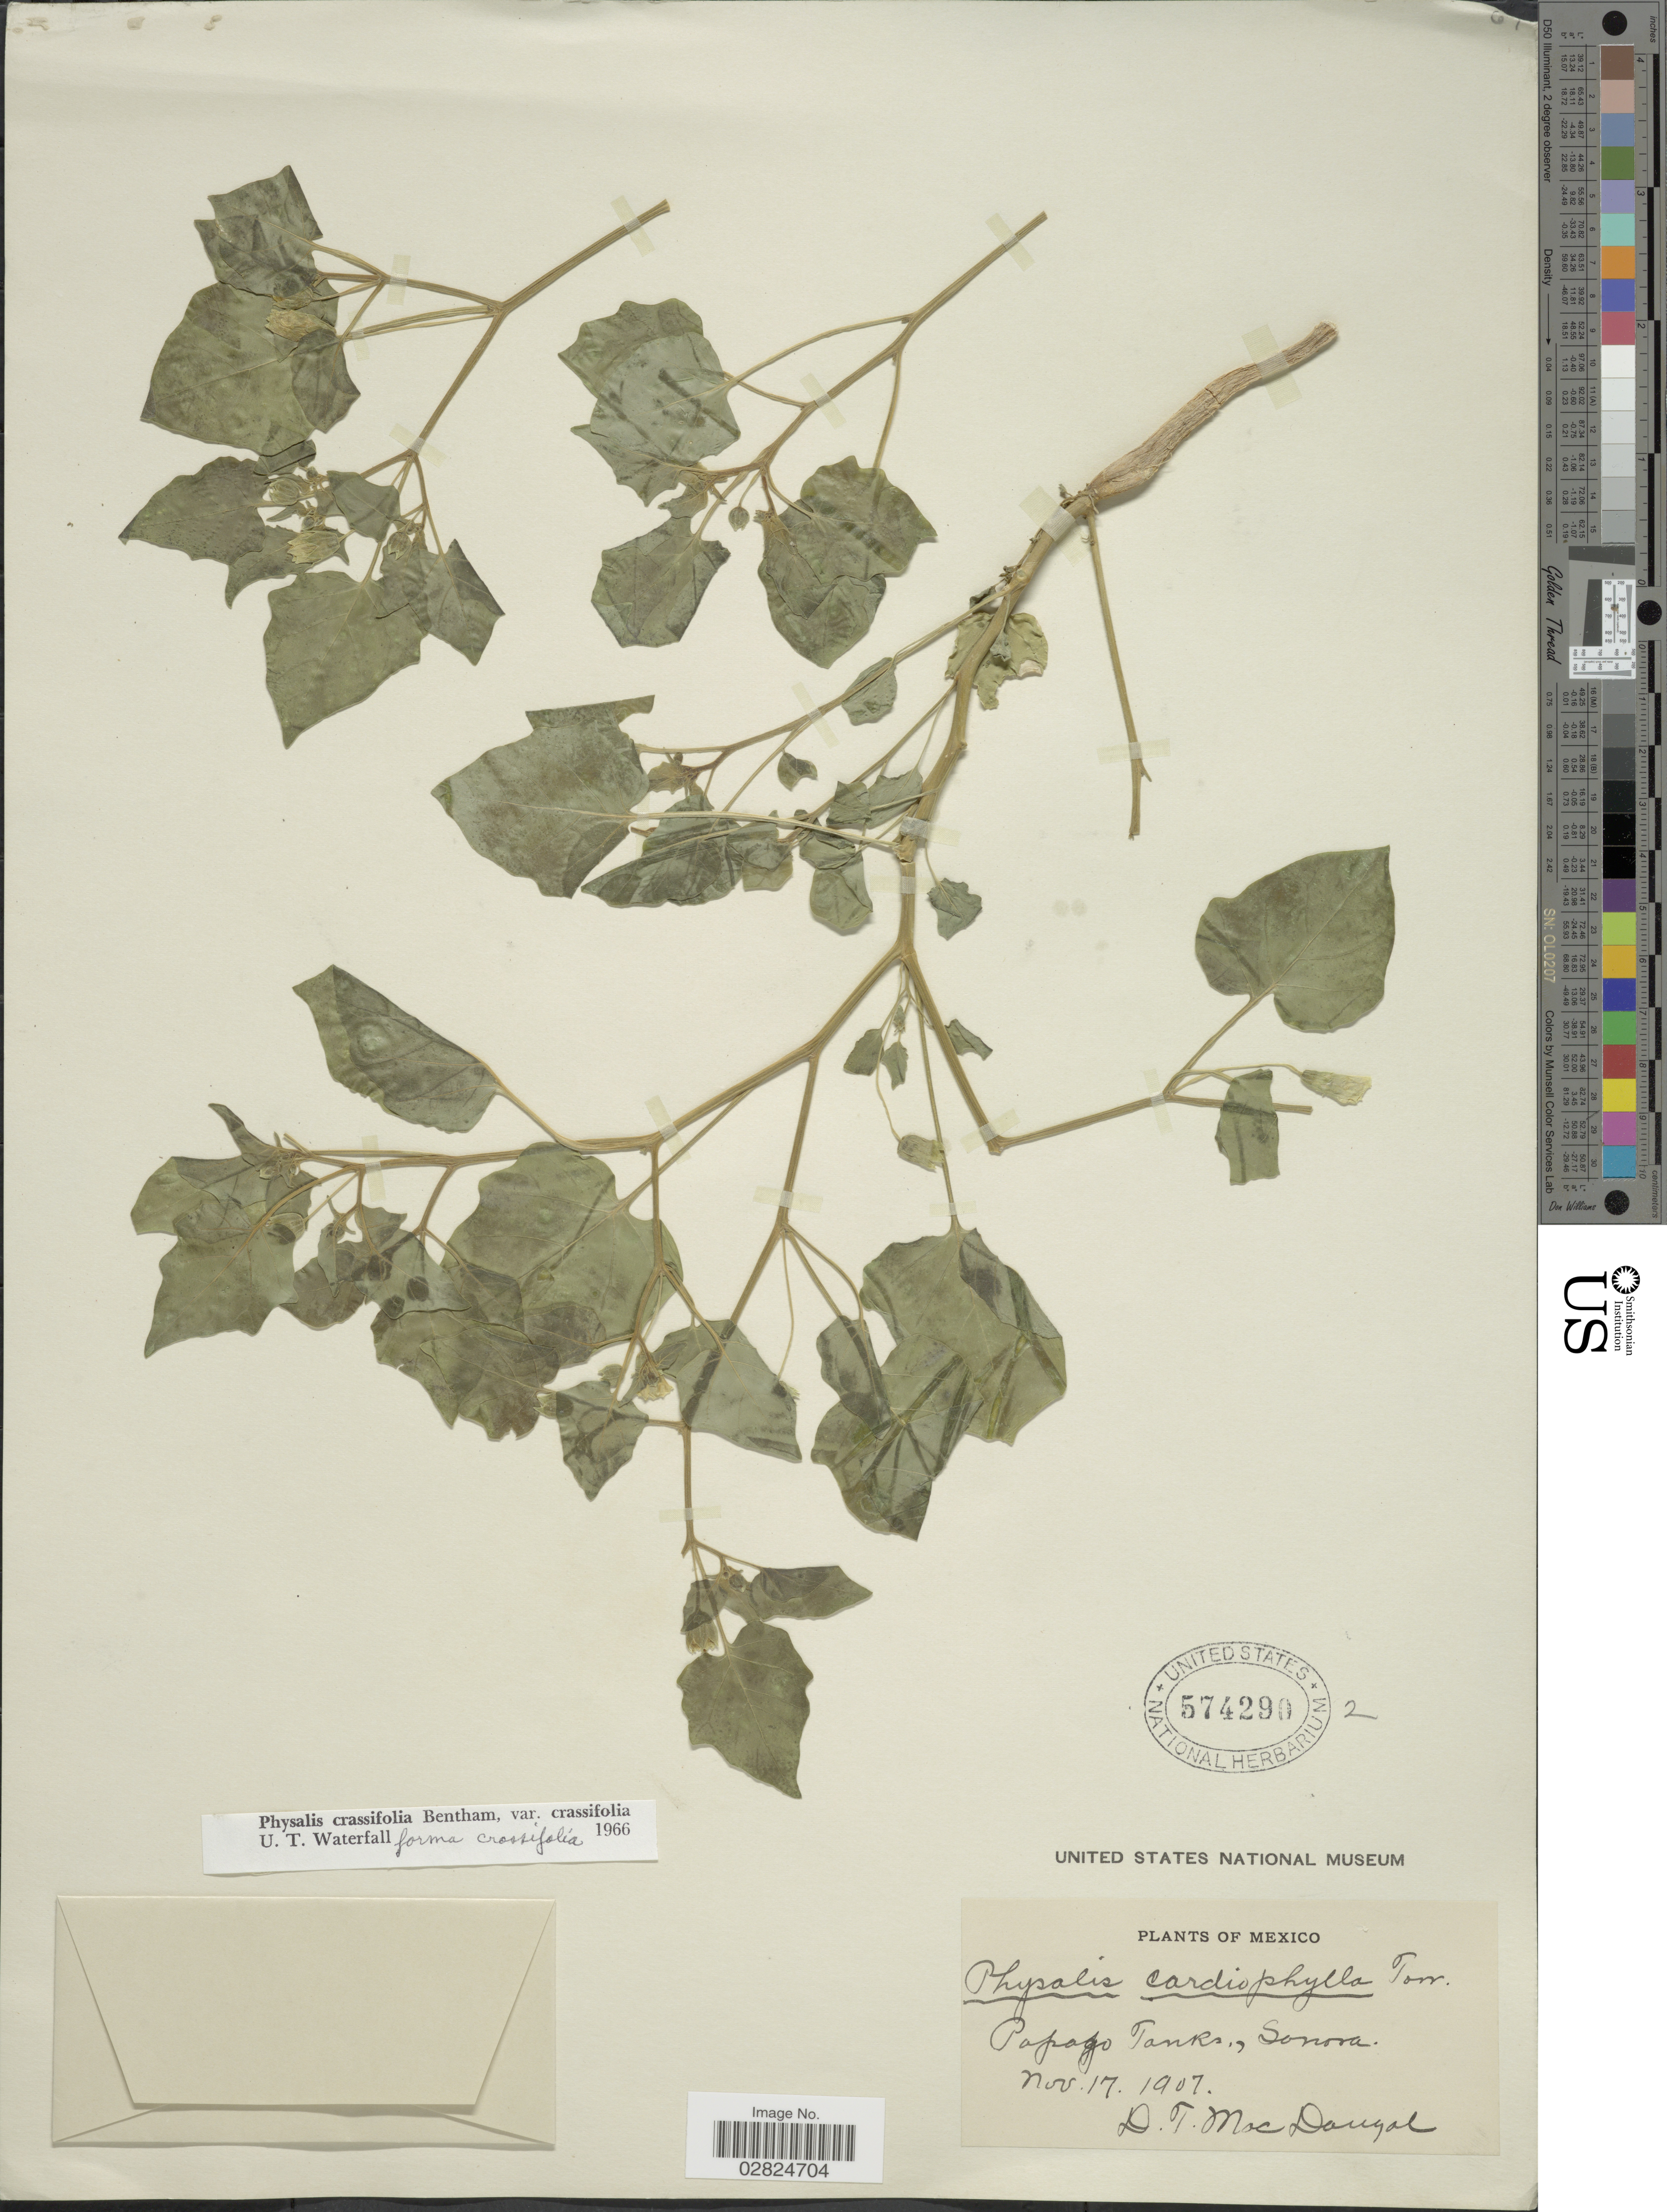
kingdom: Plantae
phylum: Tracheophyta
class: Magnoliopsida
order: Solanales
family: Solanaceae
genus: Physalis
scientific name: Physalis crassifolia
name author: Benth.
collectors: D. T. MacDougal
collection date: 1907-11-17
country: Mexico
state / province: Sonora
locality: Papago Tanks.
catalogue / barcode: US 574290